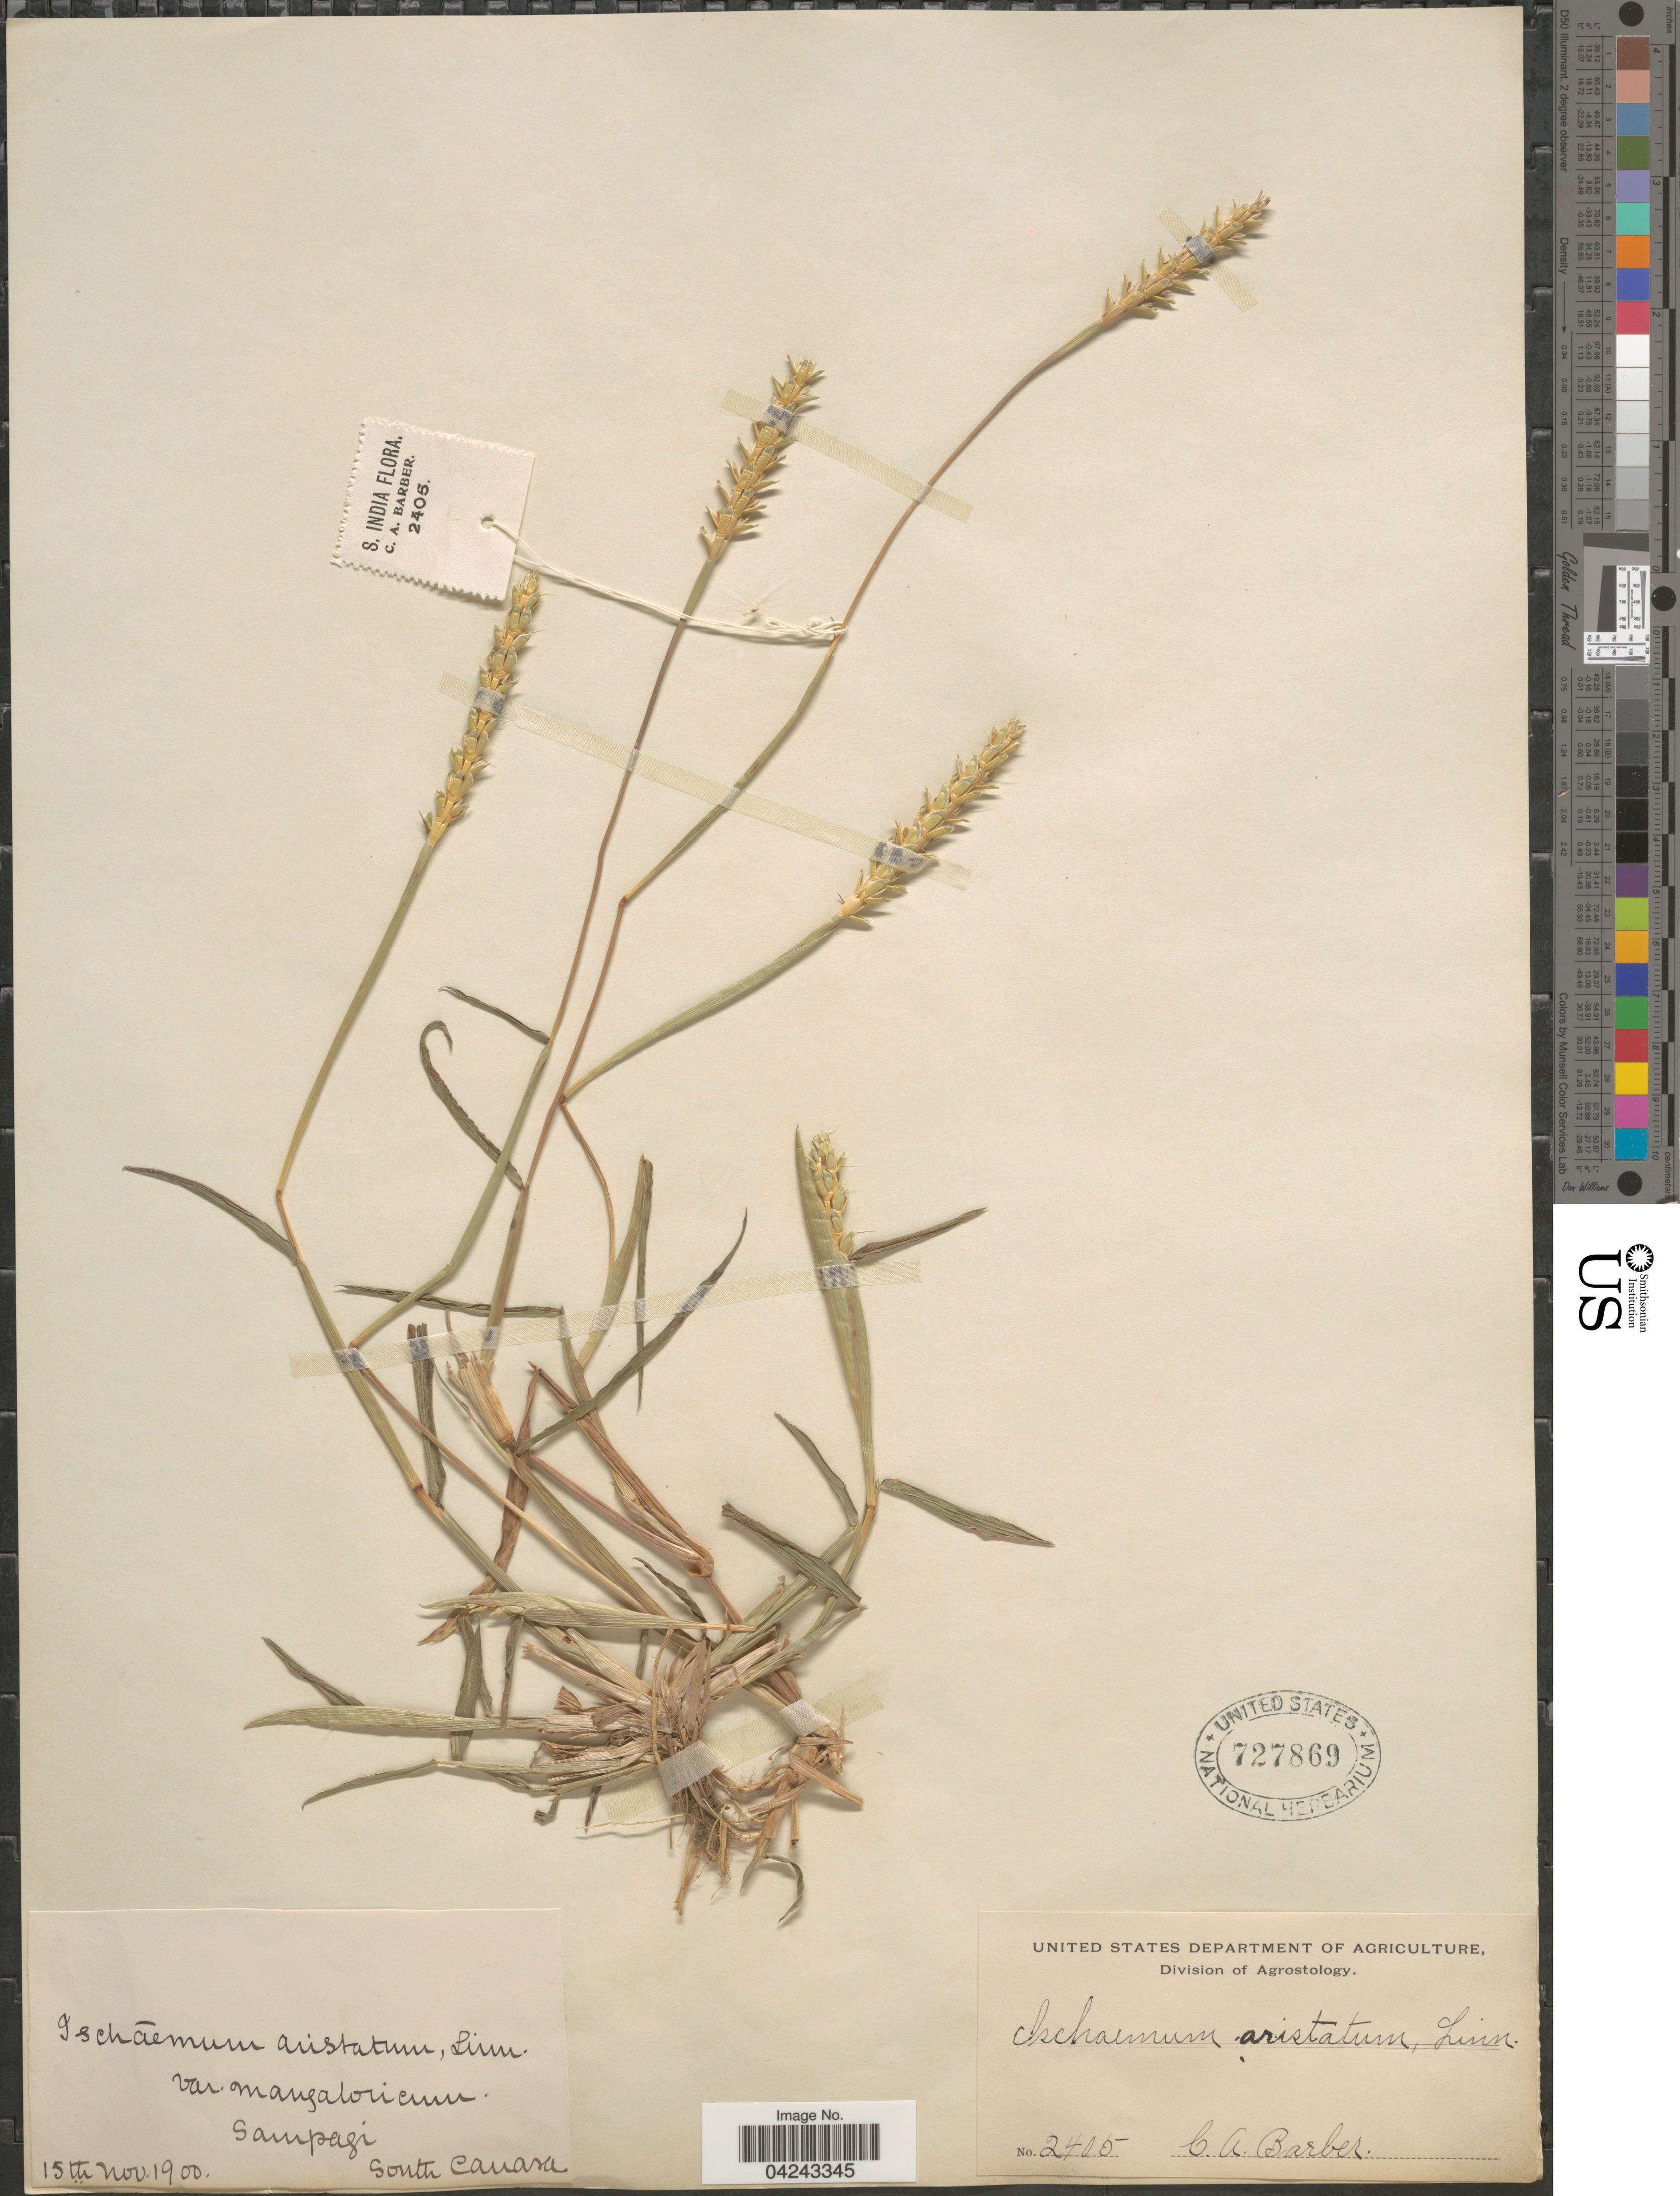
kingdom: Plantae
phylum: Tracheophyta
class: Liliopsida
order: Poales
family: Poaceae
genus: Ischaemum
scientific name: Ischaemum ciliare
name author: Retz.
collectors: C. Barber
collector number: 2405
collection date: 1900-11-15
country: India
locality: Sampagi. South Canara.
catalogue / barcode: US 727869